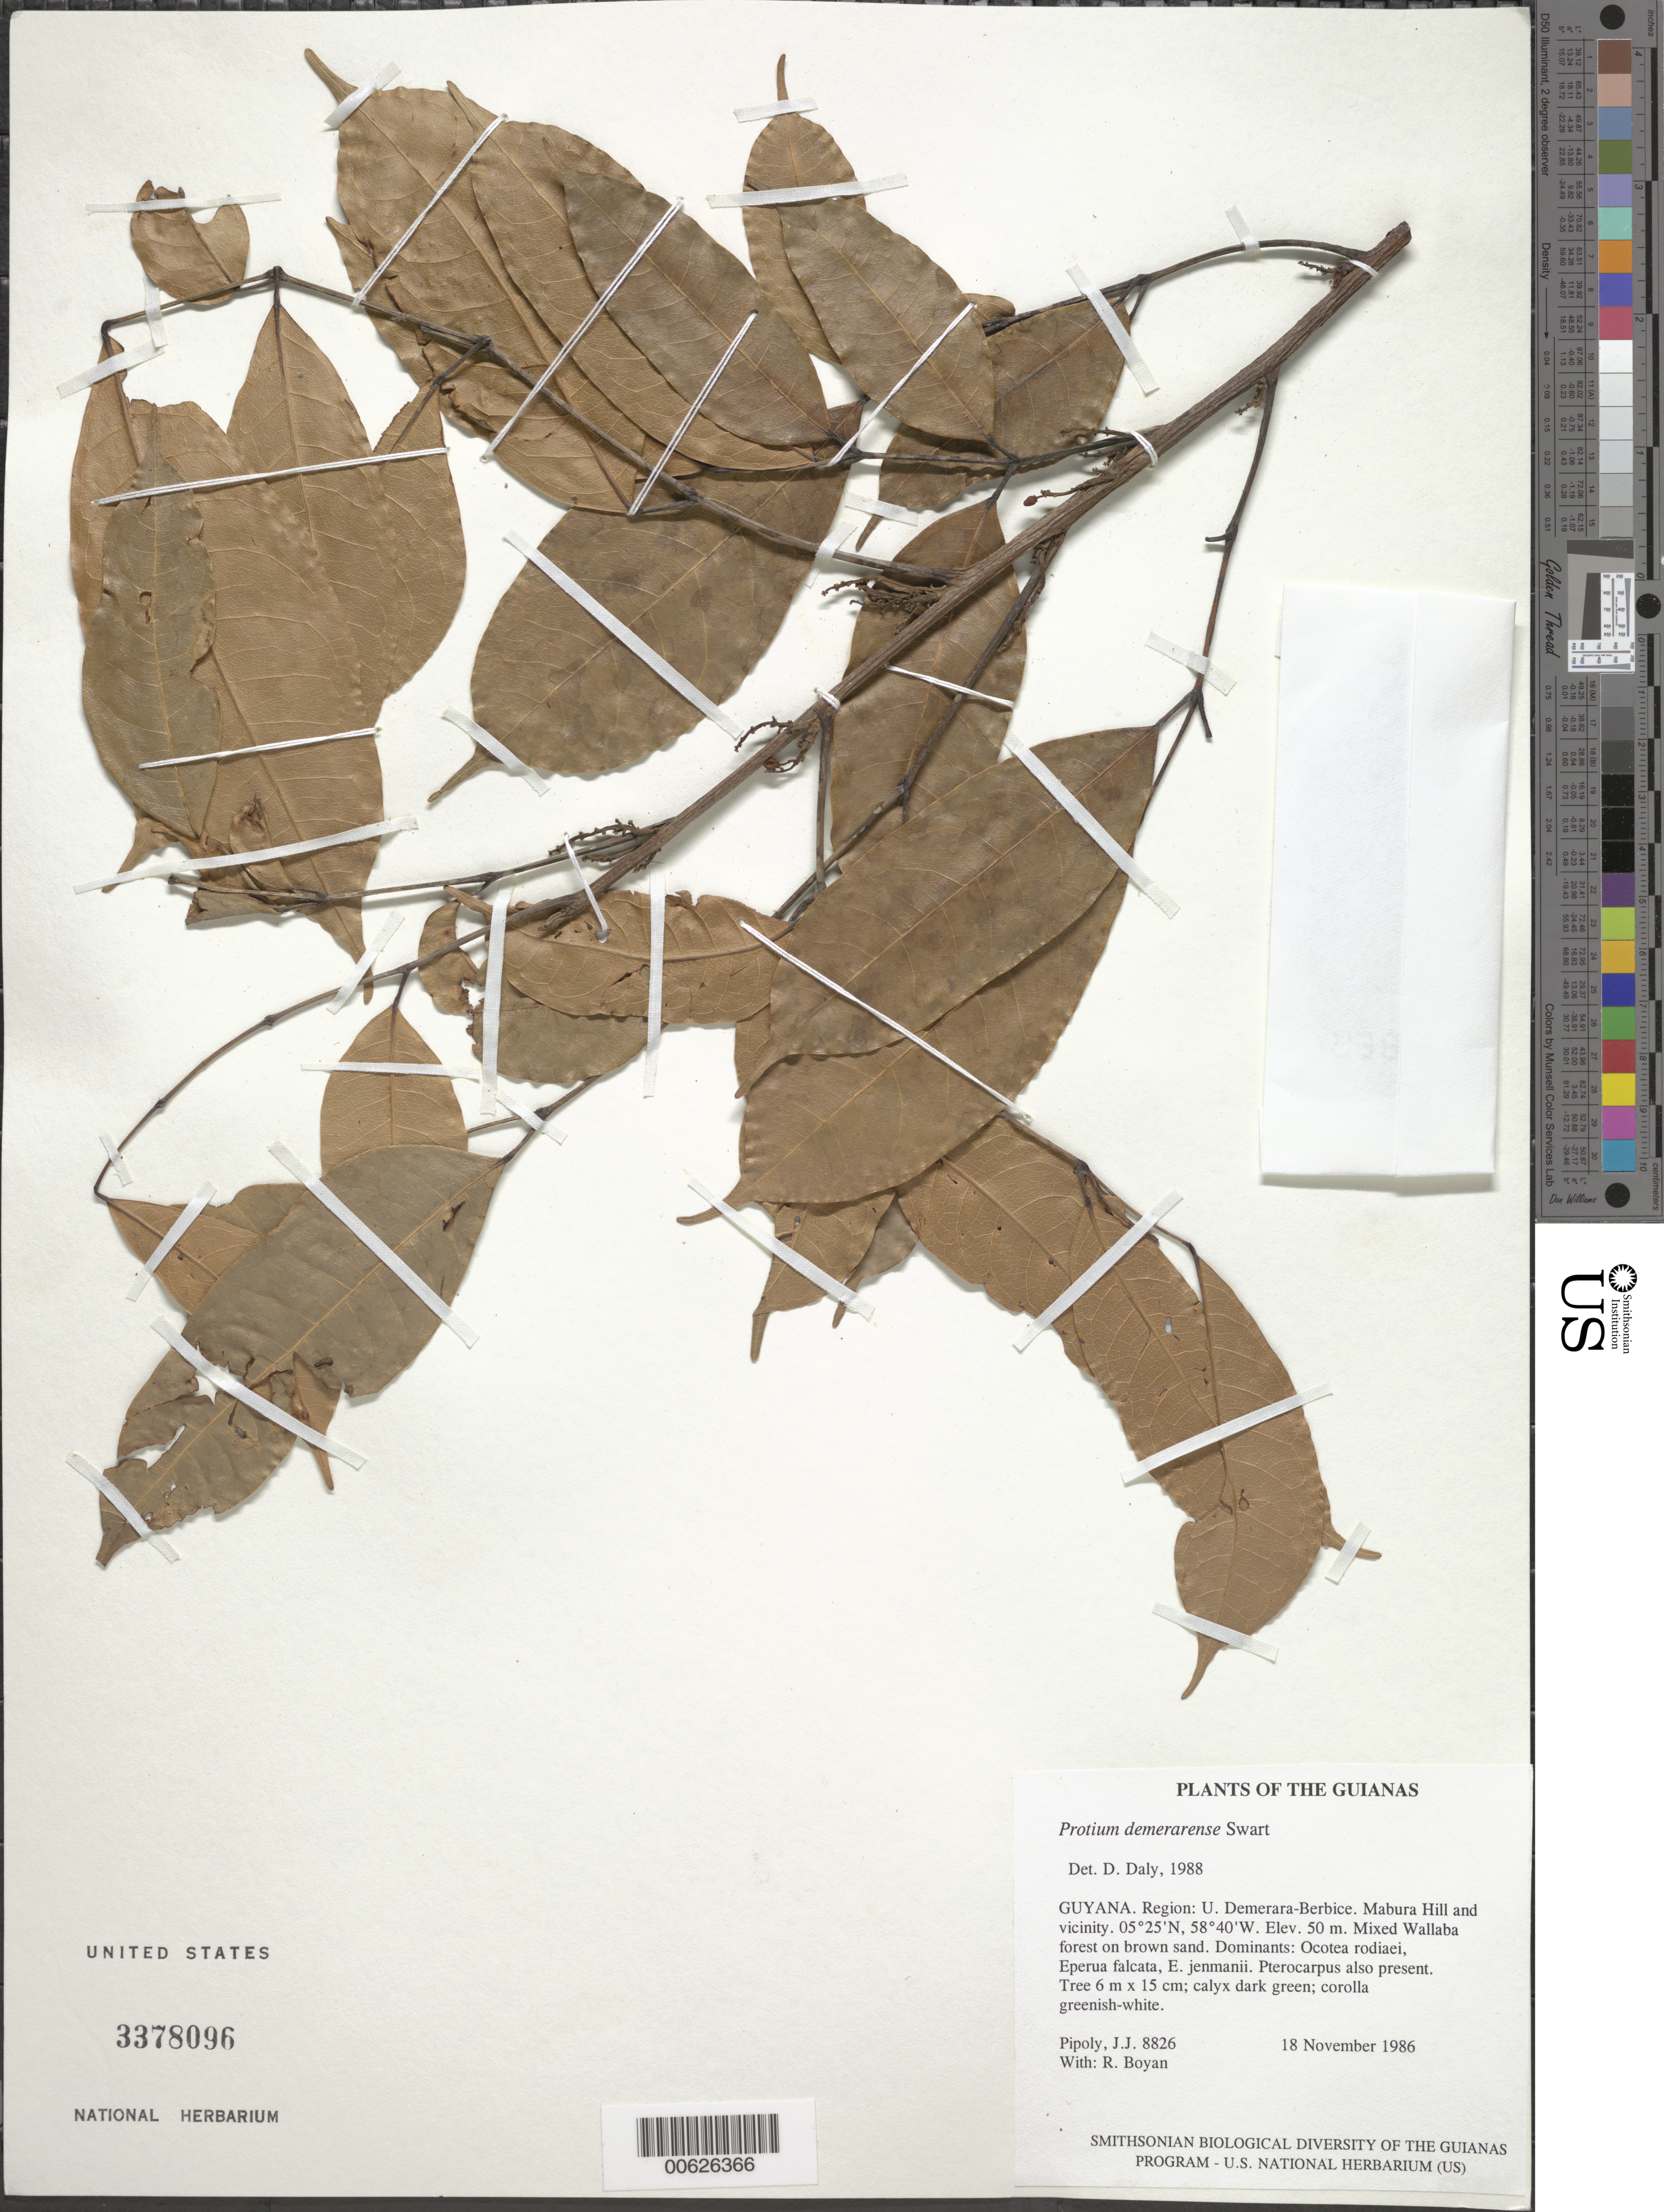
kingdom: Plantae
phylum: Tracheophyta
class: Magnoliopsida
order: Sapindales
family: Burseraceae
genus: Protium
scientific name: Protium demerarense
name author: Swart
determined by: Daly, D. C.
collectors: J. J. Pipoly & R. Boyan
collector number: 8826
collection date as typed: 18 November 1986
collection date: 1986-11-18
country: Guyana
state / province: U. Demerara-Berbice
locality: Mabura Hill and vicinity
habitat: Mixed Wallaba forest on brown sand. Dominants: Ocotea rodiaei, Eperua falcata, E. jenmanii. Pterocarpus also present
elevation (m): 50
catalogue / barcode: US 3378096